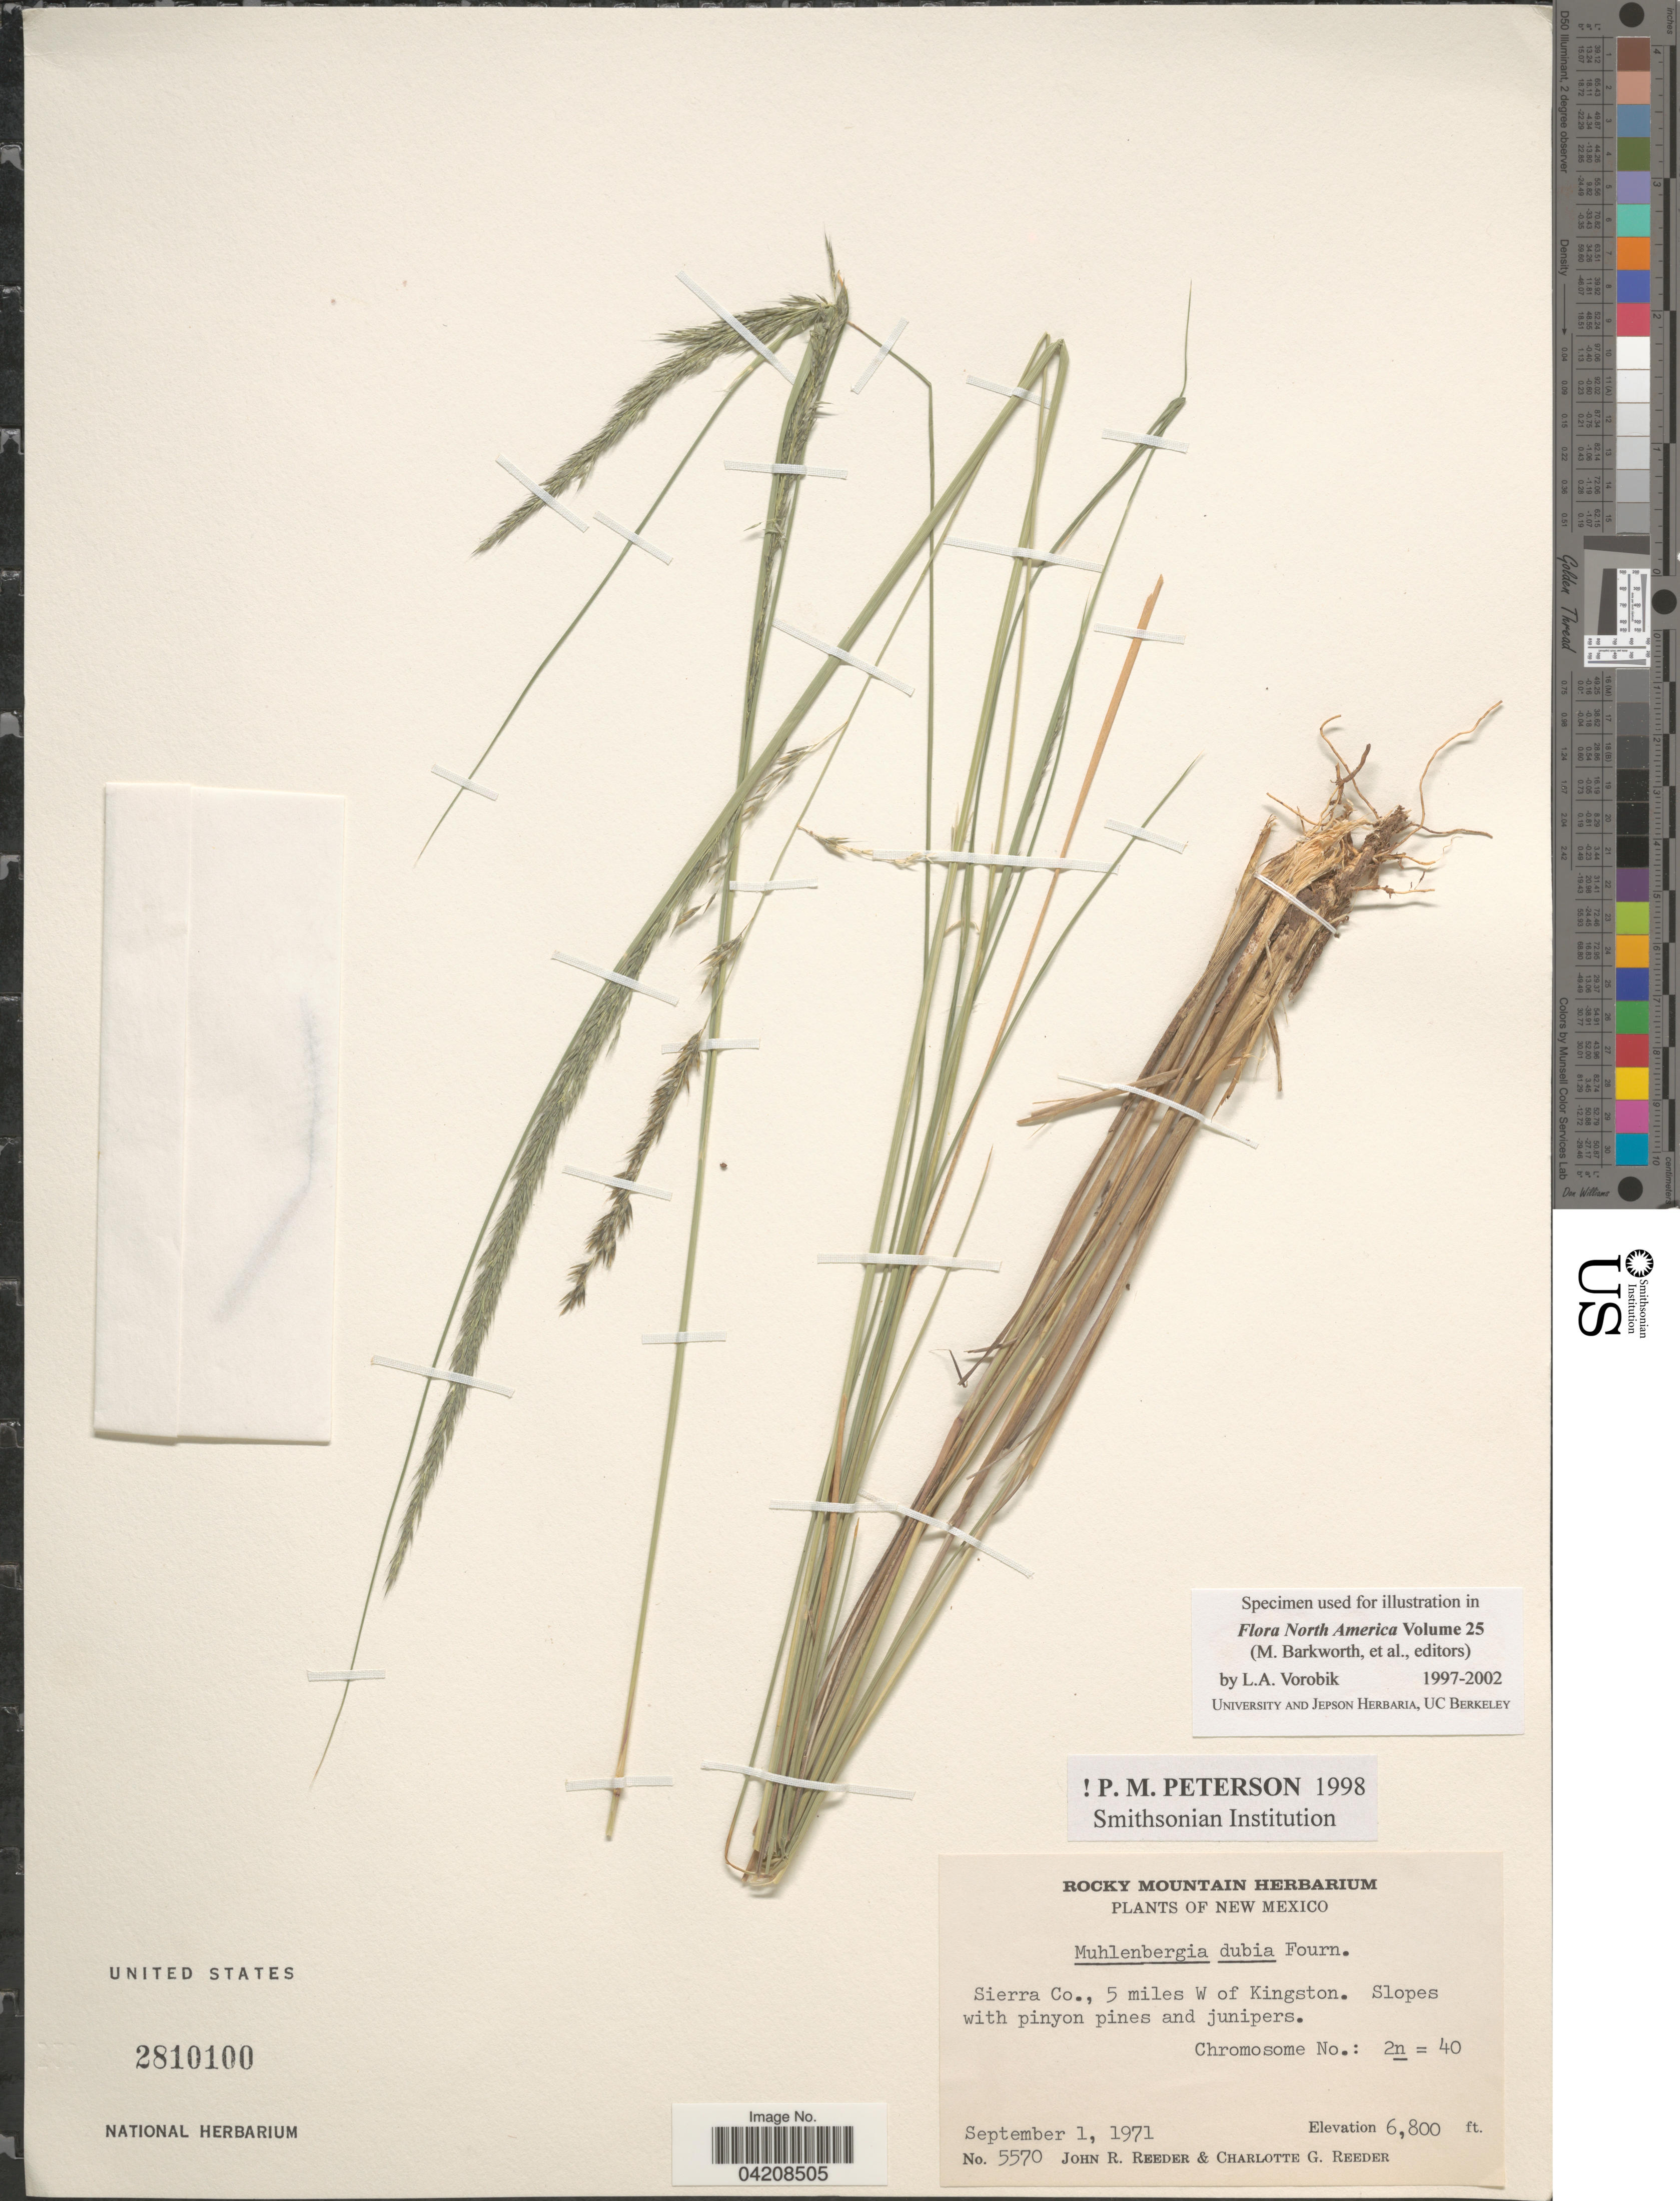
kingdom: Plantae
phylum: Tracheophyta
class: Liliopsida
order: Poales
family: Poaceae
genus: Muhlenbergia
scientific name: Muhlenbergia dubia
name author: E. Fourn.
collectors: J. R. Reeder & C. G. Reeder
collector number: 5570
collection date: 1971-09-01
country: United States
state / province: New Mexico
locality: Sierra Co., 5 miles W of Kingston.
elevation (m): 2073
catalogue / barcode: US 2810100